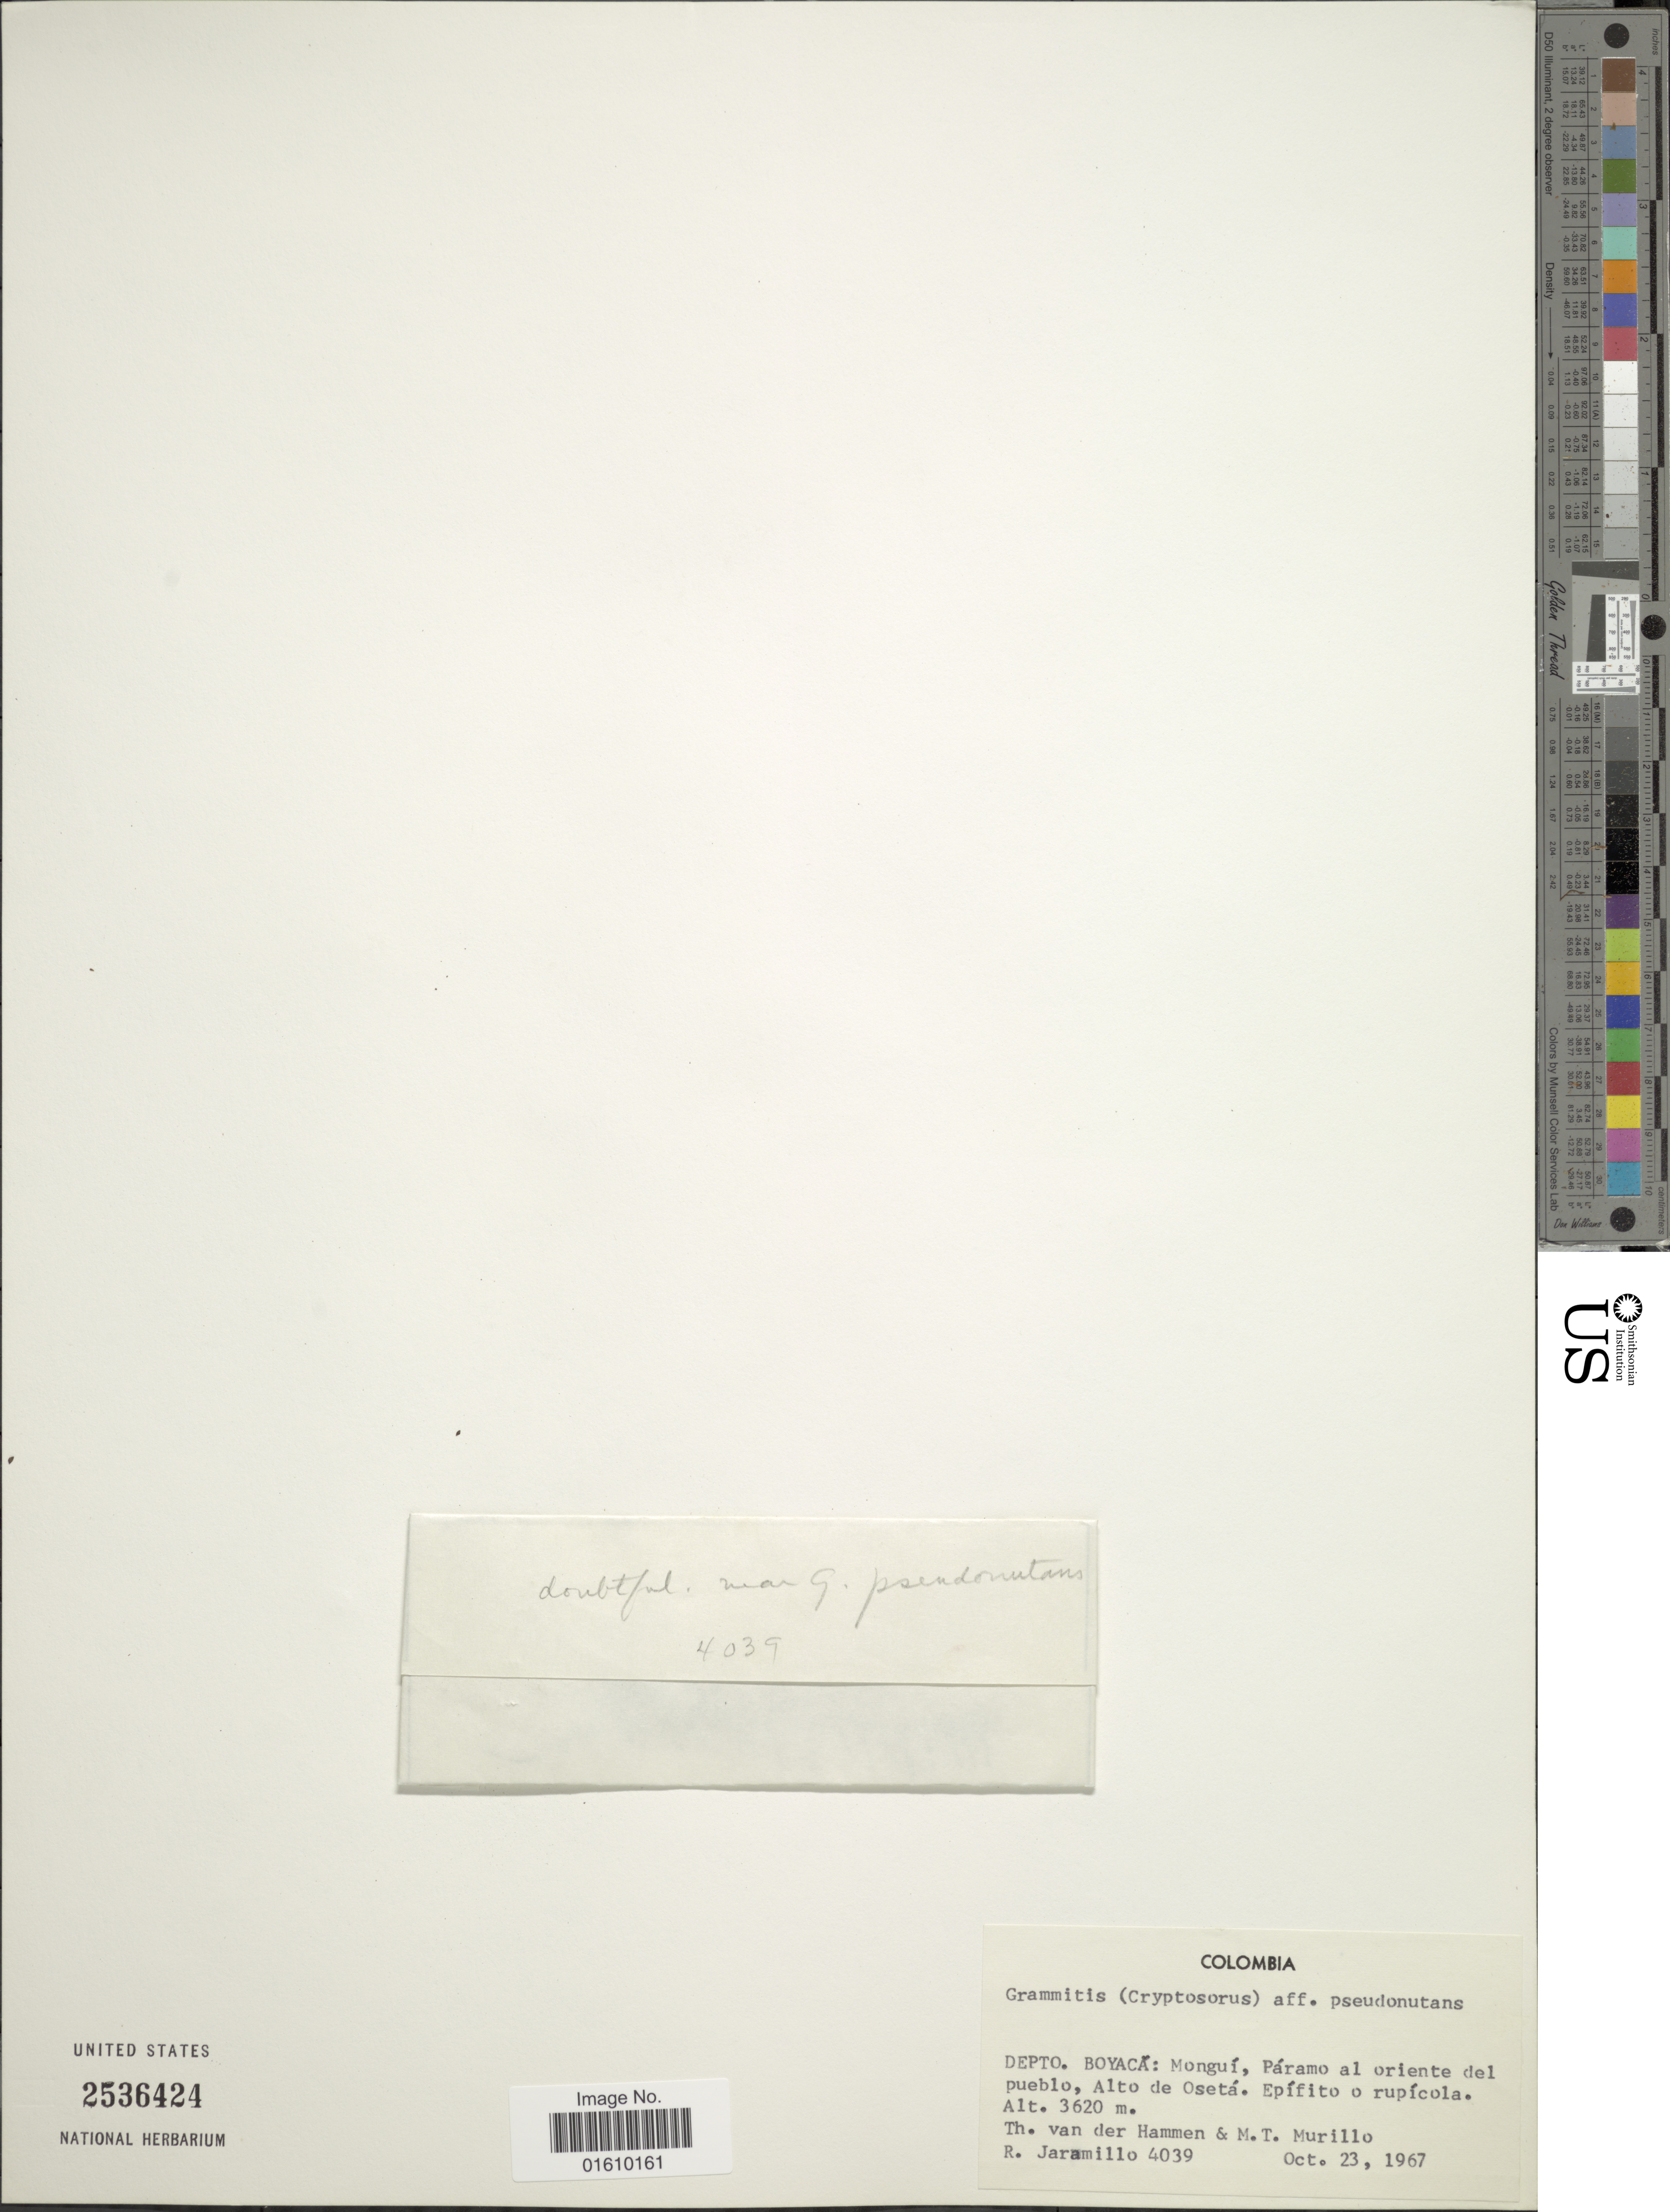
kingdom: Plantae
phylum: Tracheophyta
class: Polypodiopsida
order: Polypodiales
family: Polypodiaceae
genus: Melpomene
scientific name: Melpomene pseudonutans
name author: (Christ & Rosenst.) A.R. Sm. & R.C. Moran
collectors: T. Hammen, M. Murillo & R. Jaramillo M.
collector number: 4039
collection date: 1967-10-23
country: Colombia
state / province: Boyacá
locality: Monguí, Páramo al oriente del pueblo, Alto de Osetá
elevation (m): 3620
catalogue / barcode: US 2536424